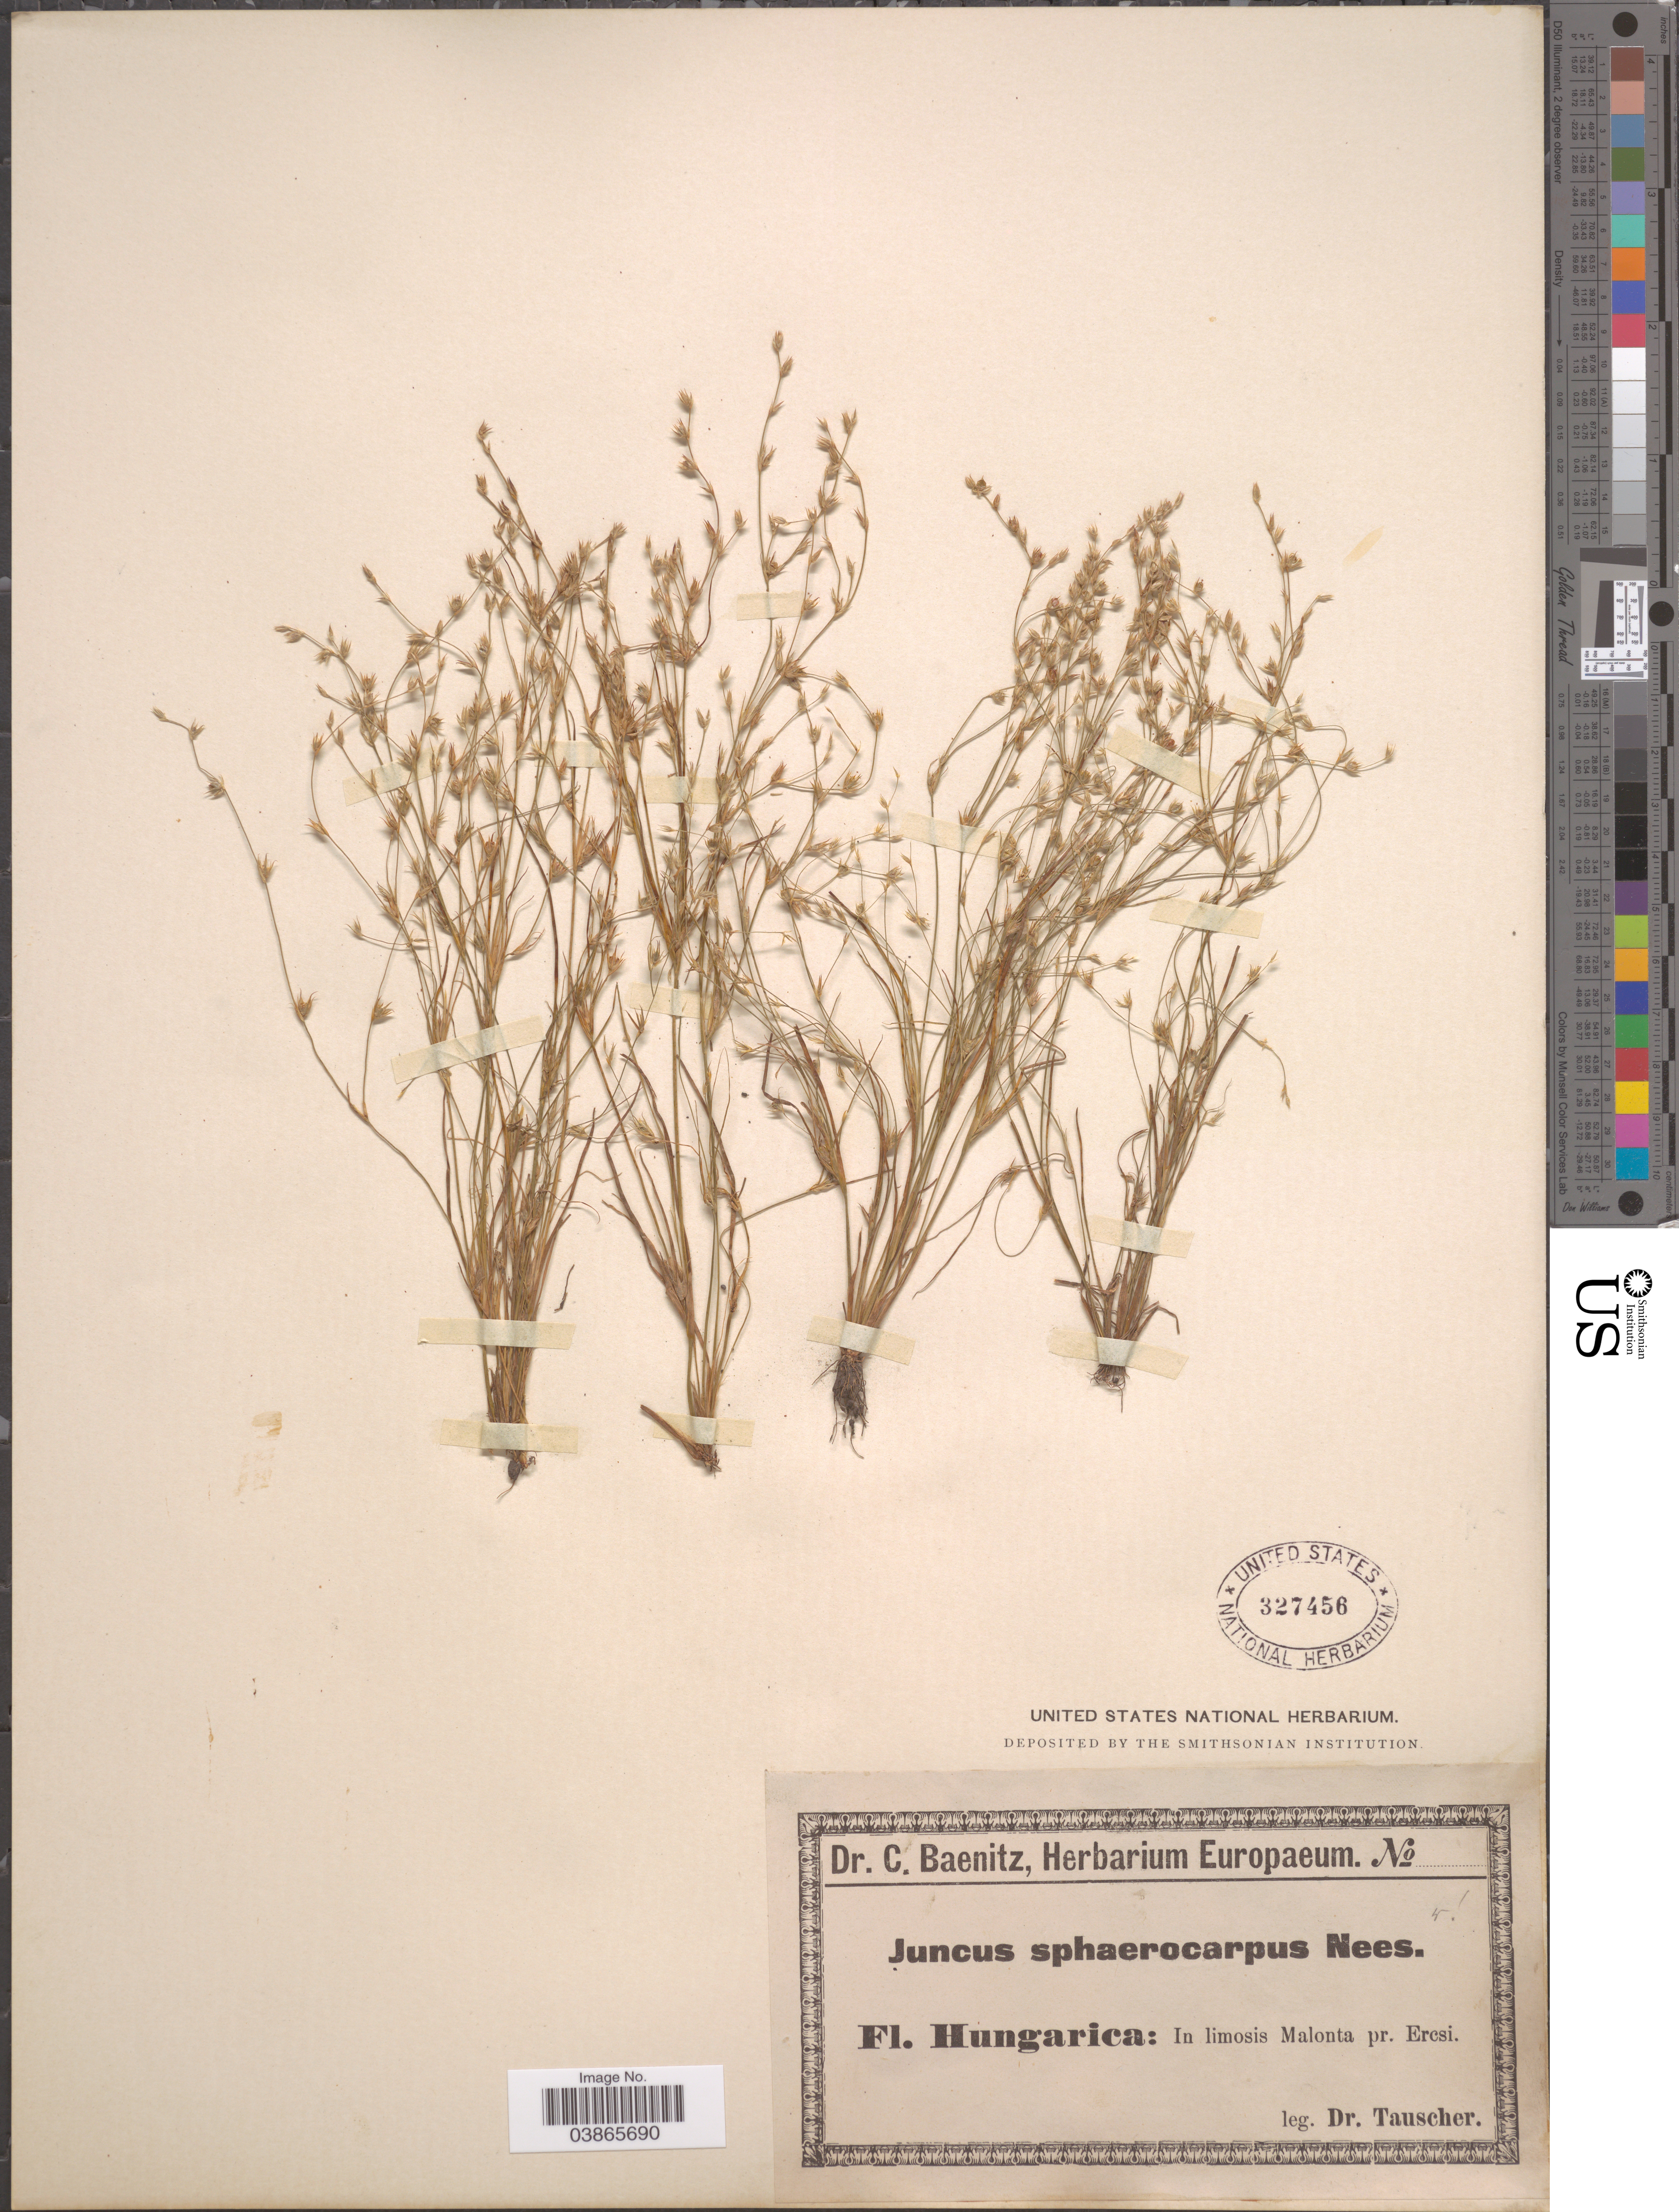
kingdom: Plantae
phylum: Tracheophyta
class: Liliopsida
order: Poales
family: Juncaceae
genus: Juncus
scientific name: Juncus sphaerocarpus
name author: Nees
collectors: Tauscher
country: Hungary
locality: Hungarica: In limosis Malonta pr. Eresi.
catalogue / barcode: US 327456